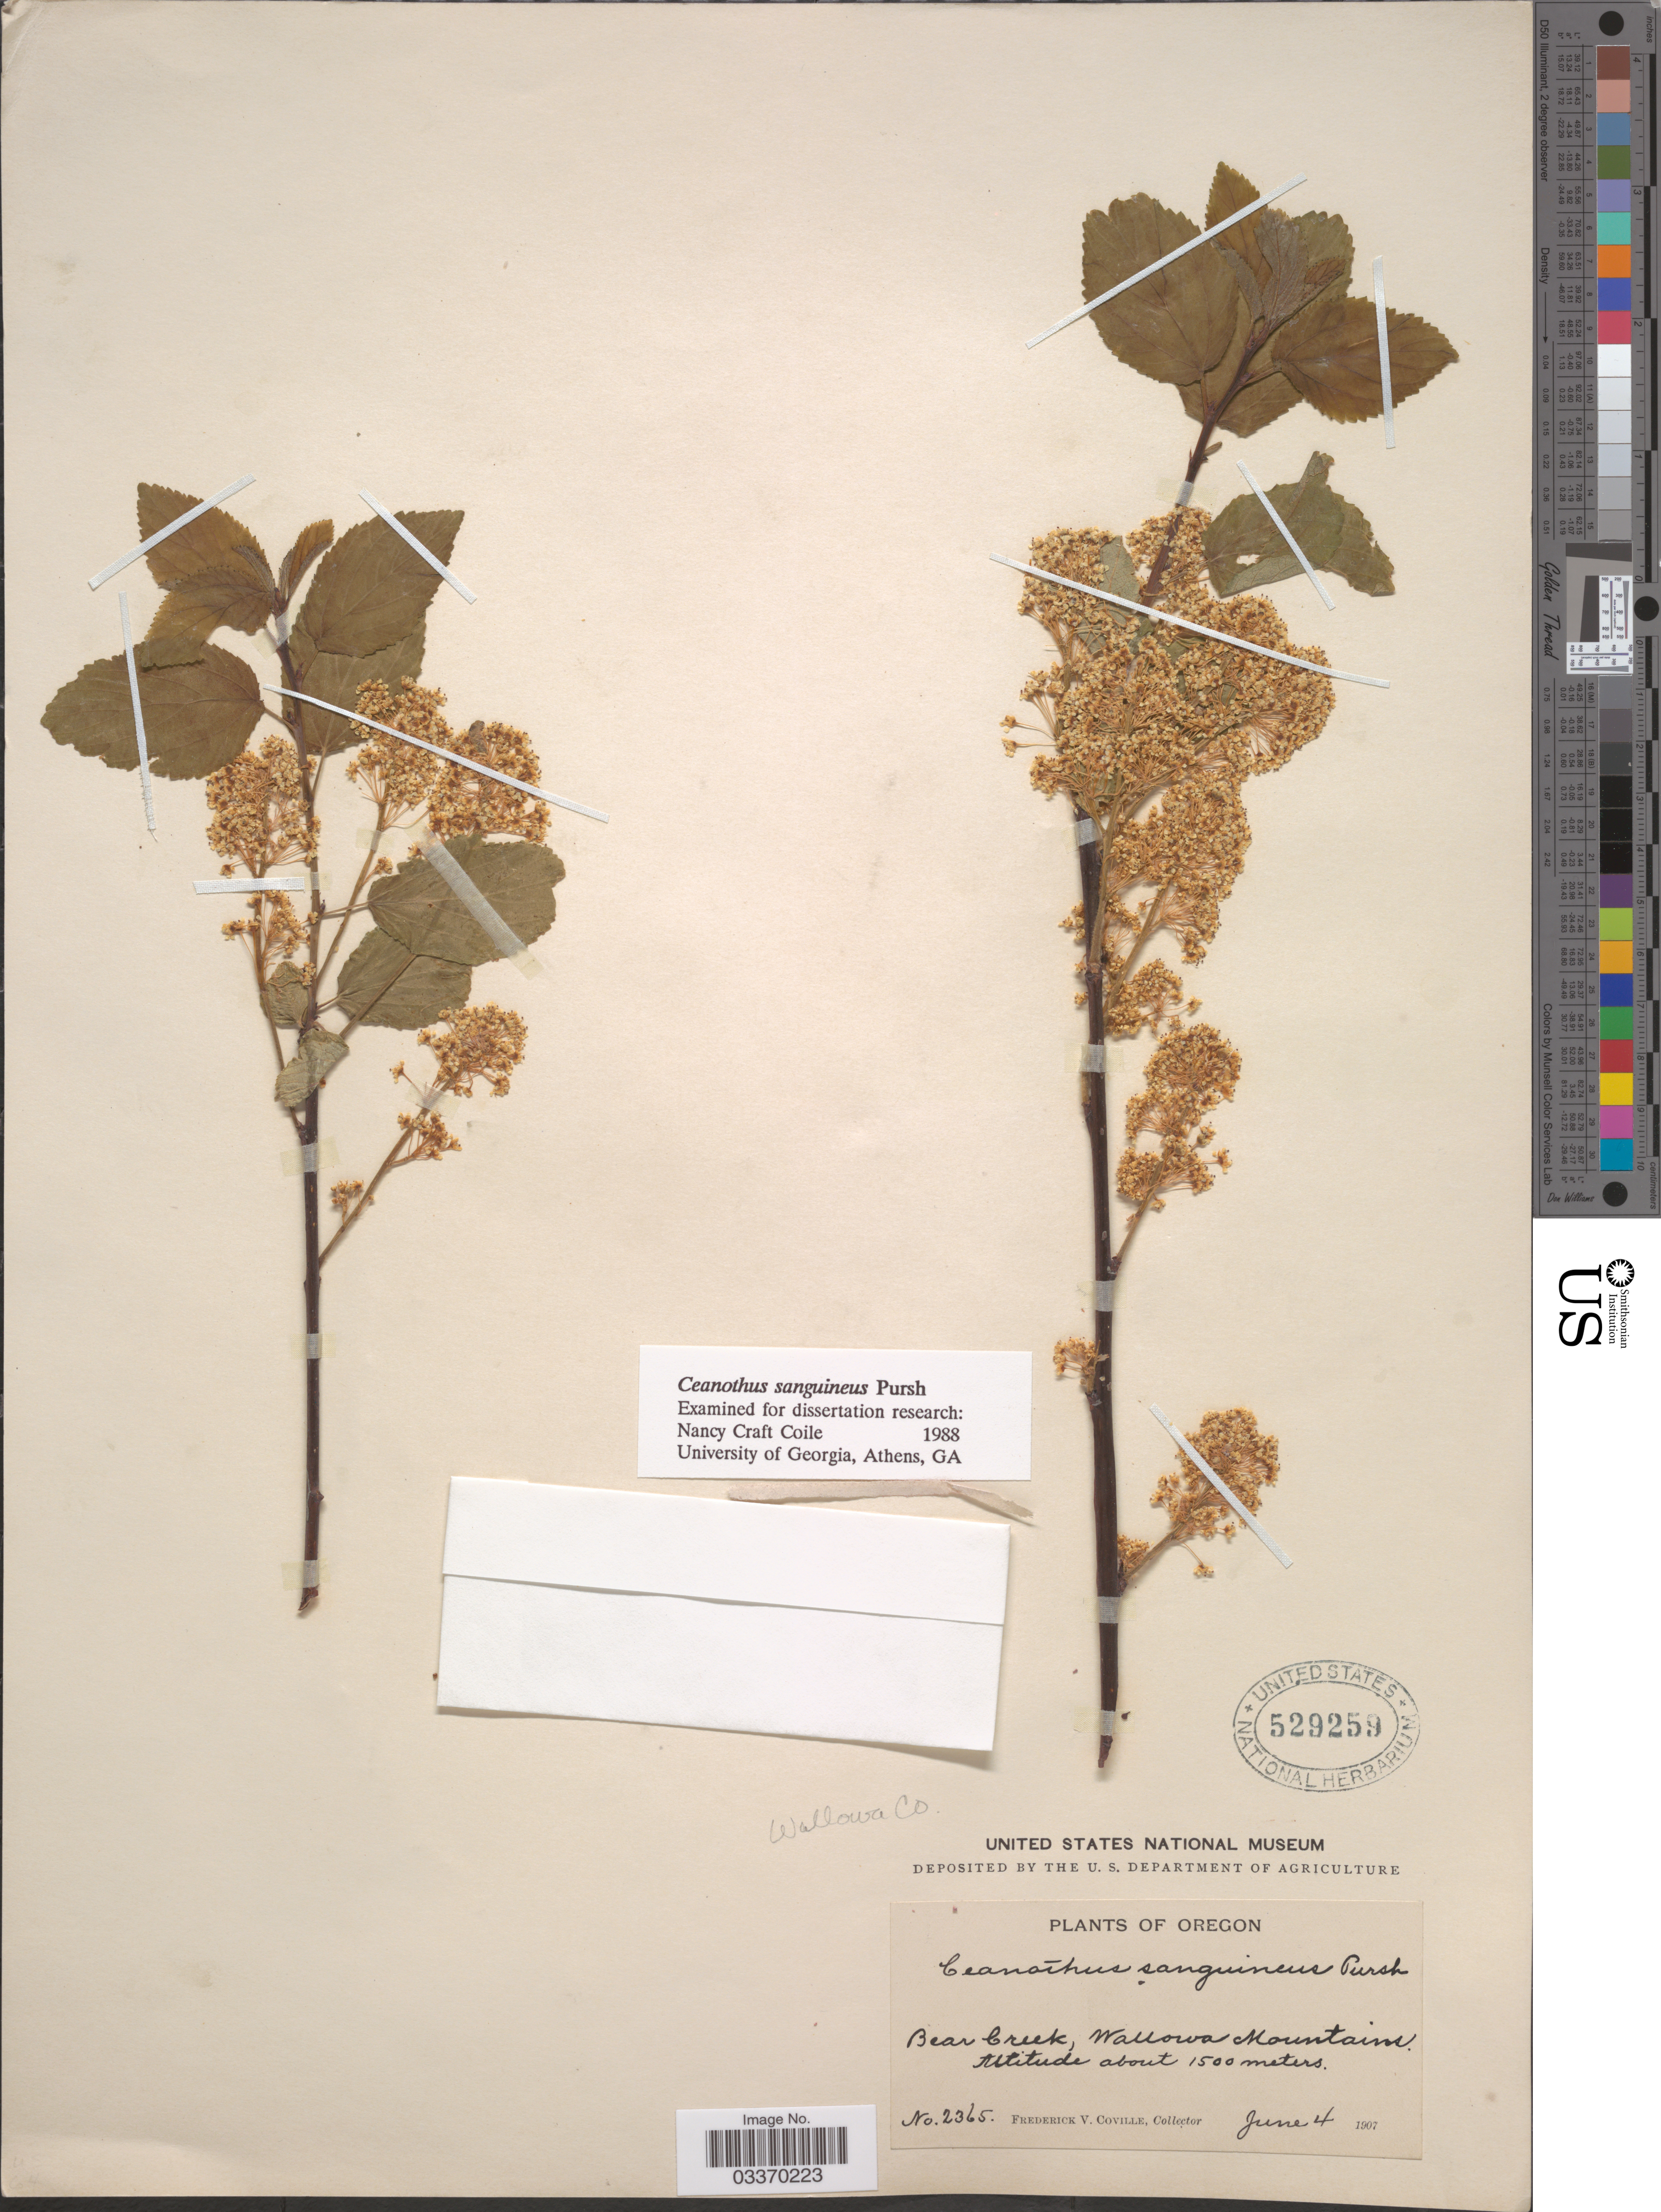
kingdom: Plantae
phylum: Tracheophyta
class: Magnoliopsida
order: Rosales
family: Rhamnaceae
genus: Ceanothus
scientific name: Ceanothus sanguineus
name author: Pursh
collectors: F. V. Coville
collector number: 2365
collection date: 1907-06-04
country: United States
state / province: Oregon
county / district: Wallowa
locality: Bear Creek, Wallowa Mountains, Wallowa Co.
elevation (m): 1500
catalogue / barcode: US 529259